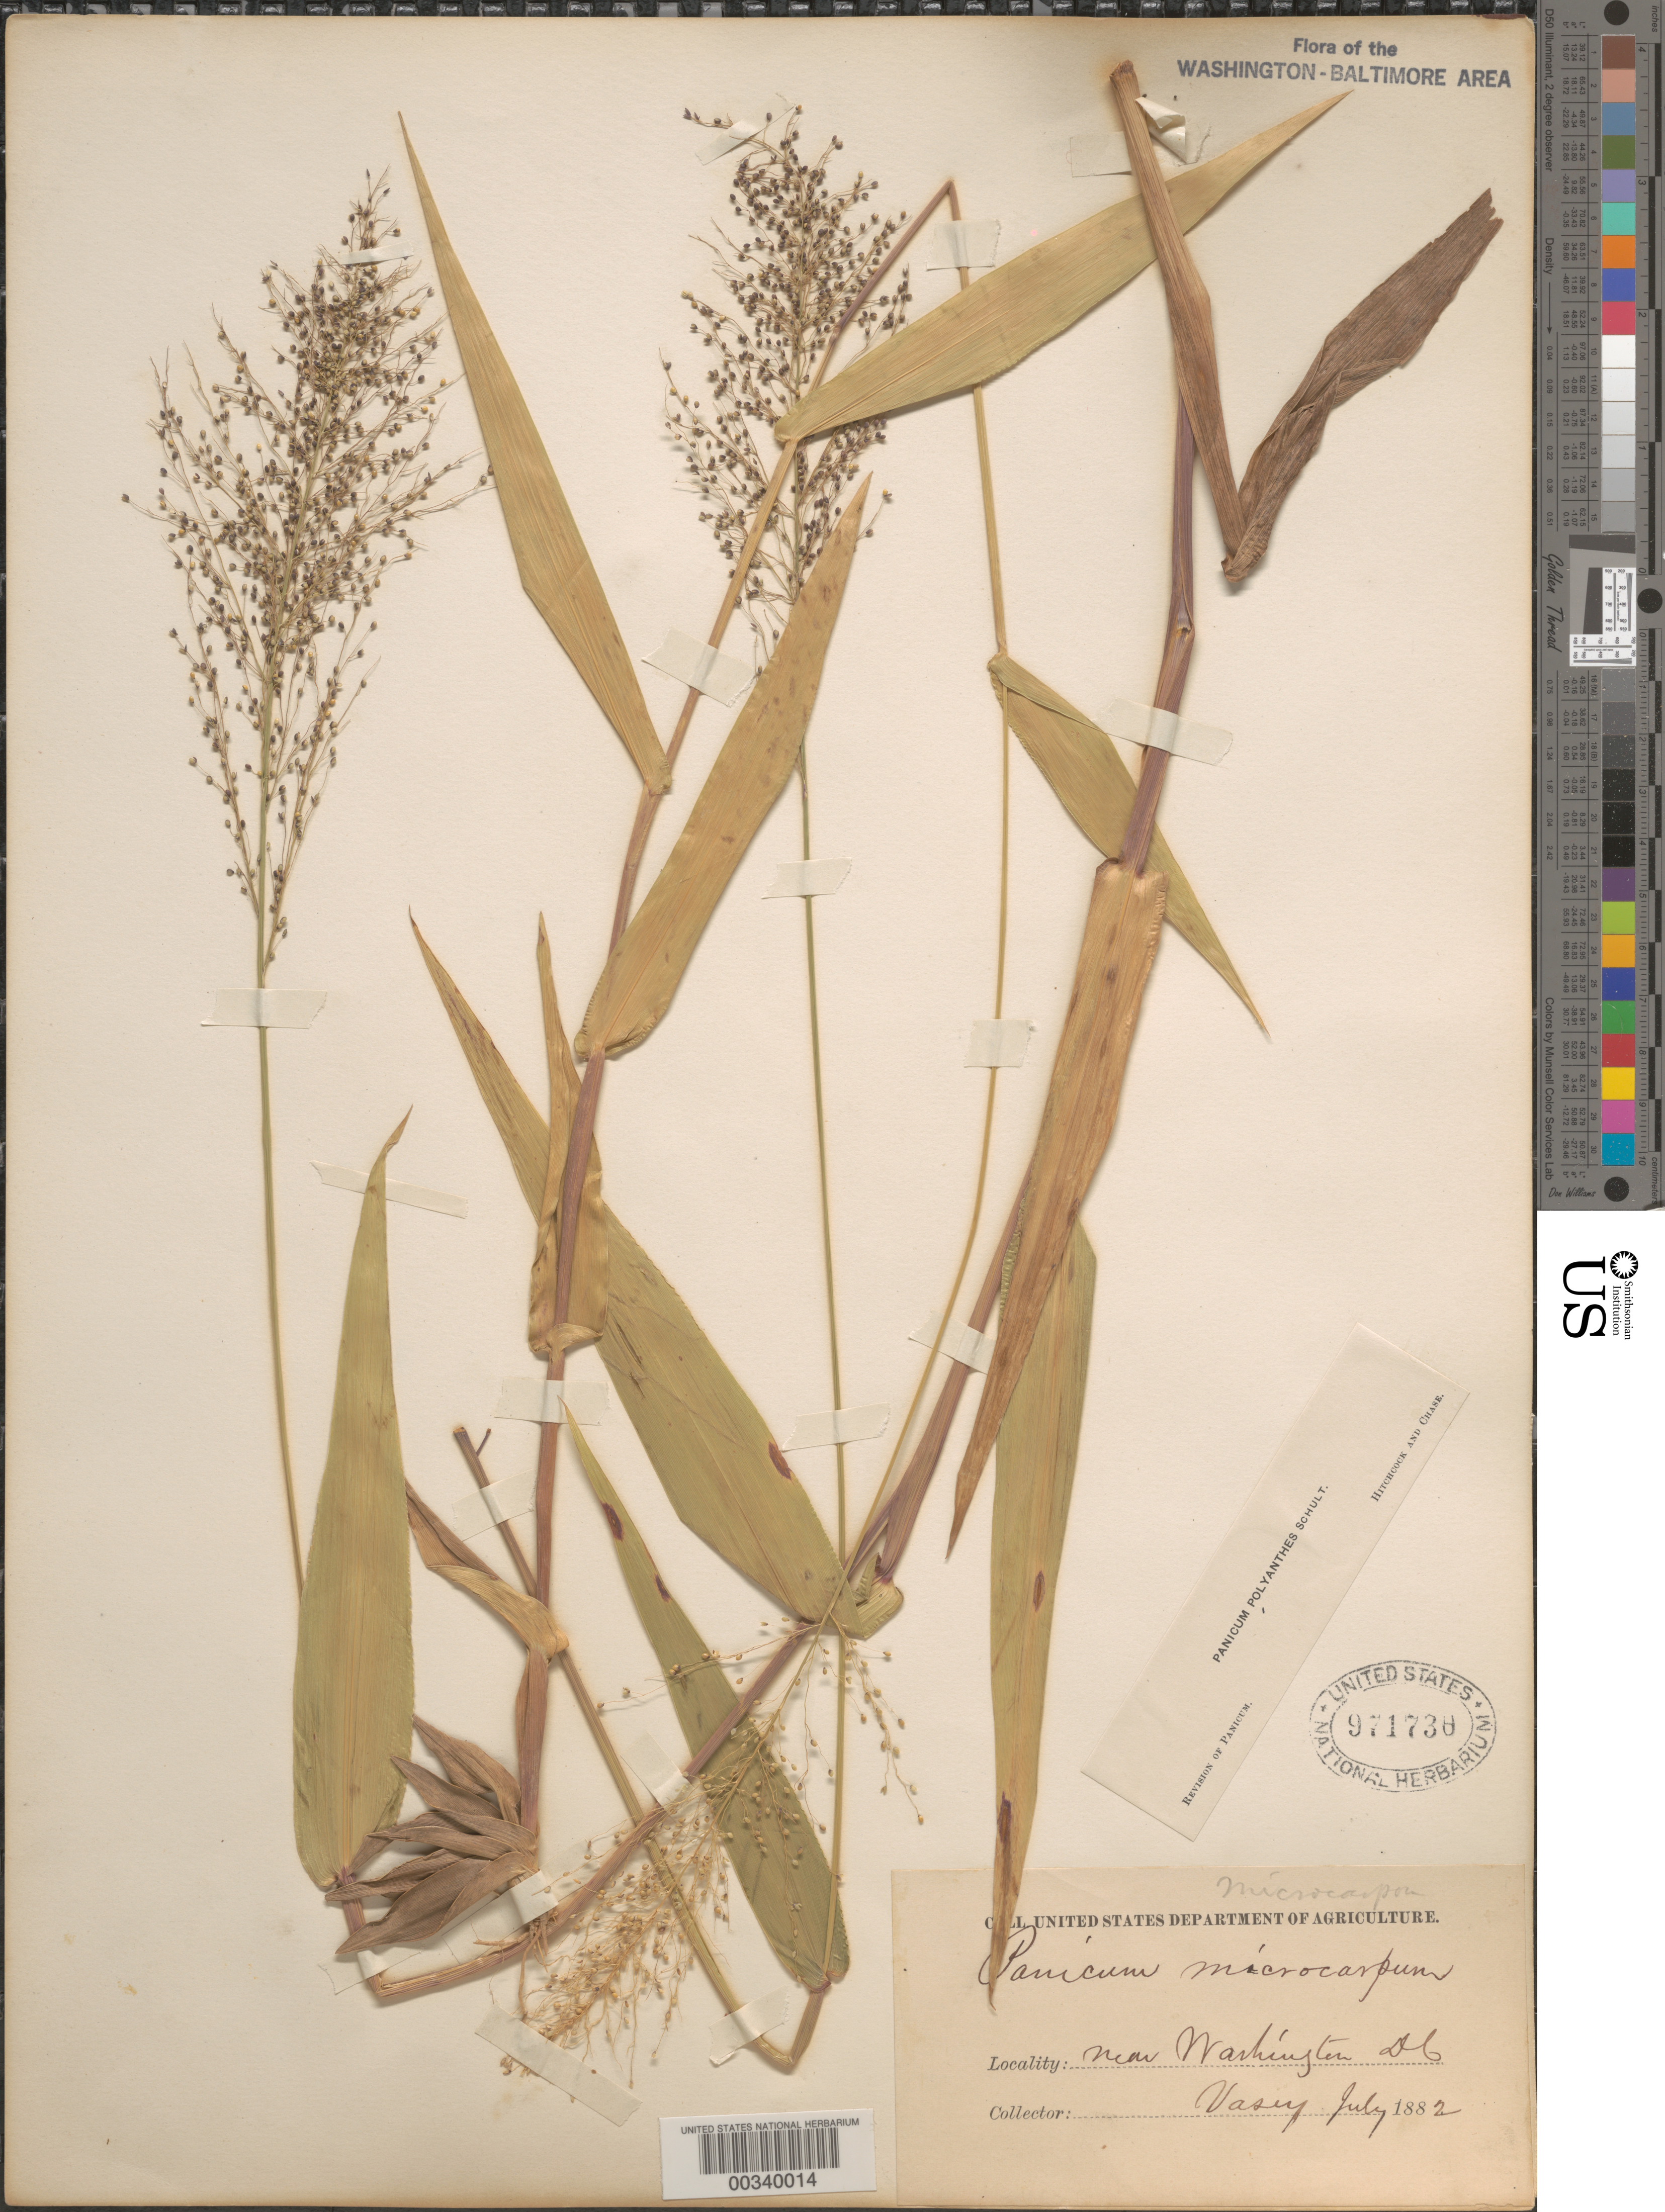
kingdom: Plantae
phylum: Tracheophyta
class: Liliopsida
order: Poales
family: Poaceae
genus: Dichanthelium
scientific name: Dichanthelium sphaerocarpon var. isophyllum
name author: (Scribn.) Gould & C.A. Clark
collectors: G. Vasey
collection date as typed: Jul 1882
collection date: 1882-07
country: United States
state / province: District of Columbia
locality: Near Washington, DC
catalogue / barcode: US 971730